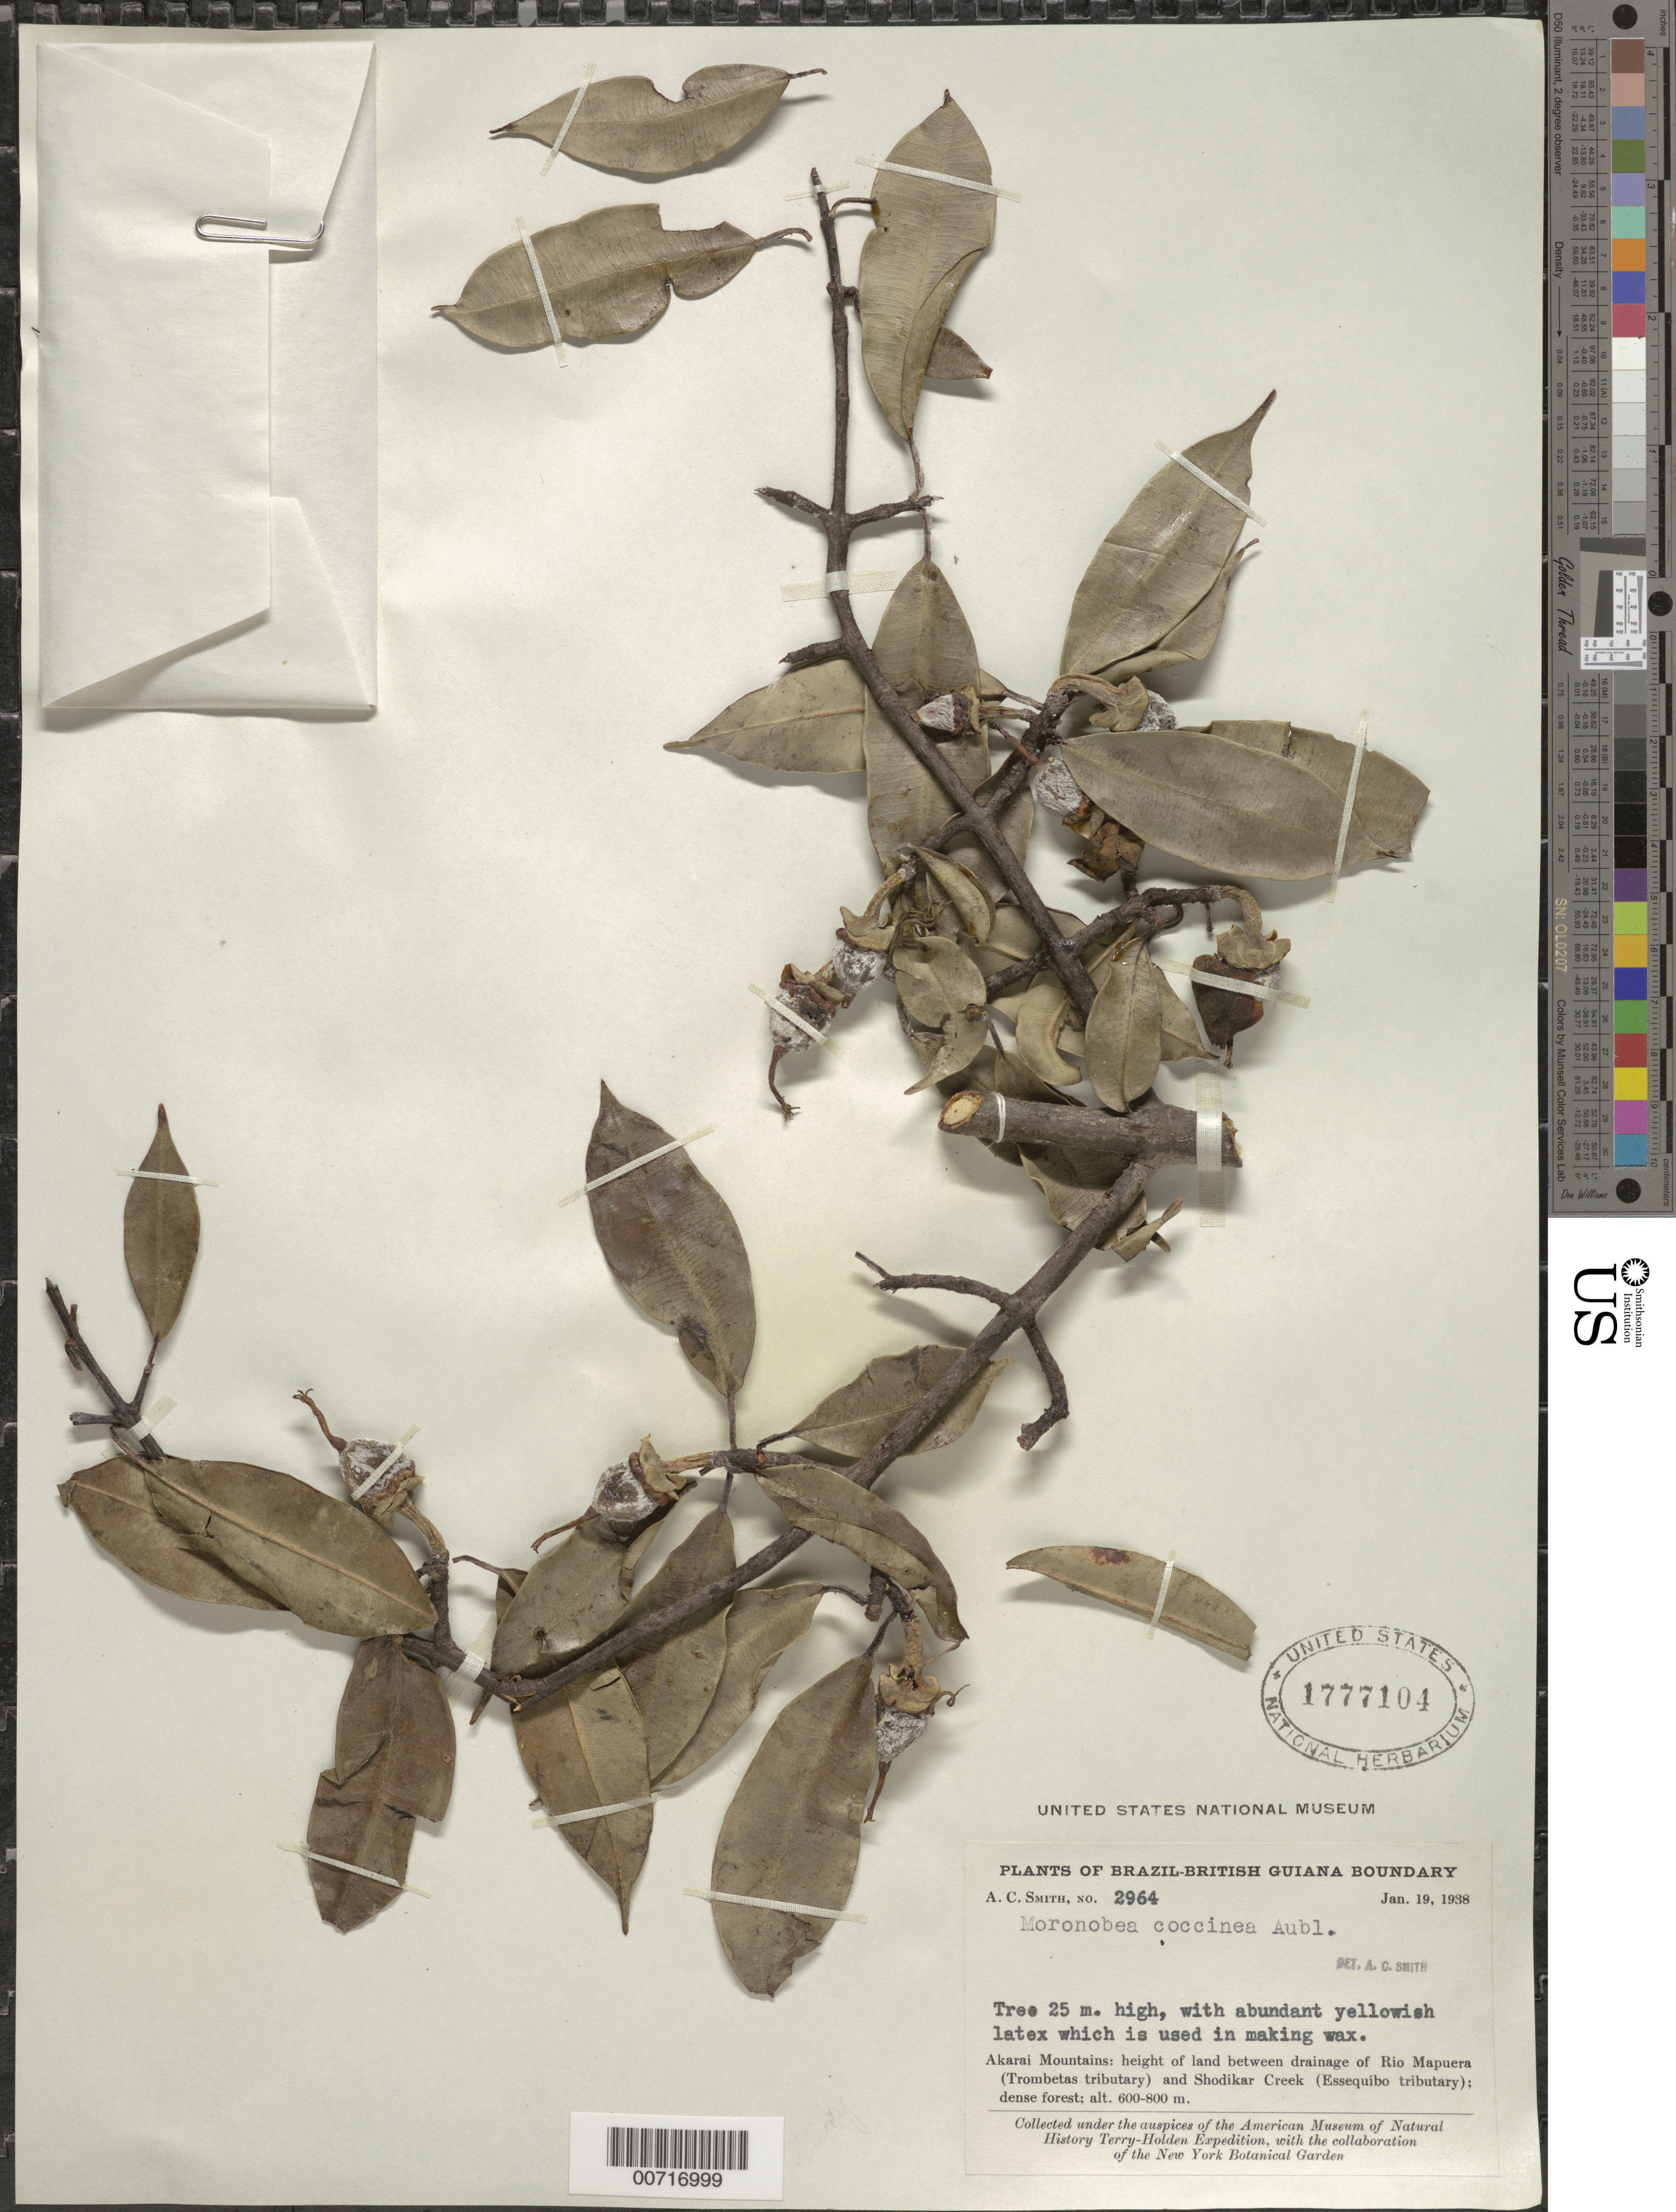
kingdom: Plantae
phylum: Tracheophyta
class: Magnoliopsida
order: Malpighiales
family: Clusiaceae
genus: Moronobea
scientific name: Moronobea coccinea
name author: Aubl.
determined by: Smith, A. C.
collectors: A. C. Smith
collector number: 2964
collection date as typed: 19-Jan-38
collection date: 1938-01-19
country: Guyana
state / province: U. Takutu-U. Essequibo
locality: Akarai Mts., betw. drainage of Mapuera R. (Trombetas trib.) & Shodikar Creek (Essequibo trib.)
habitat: Dense forest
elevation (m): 600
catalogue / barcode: US 1777104